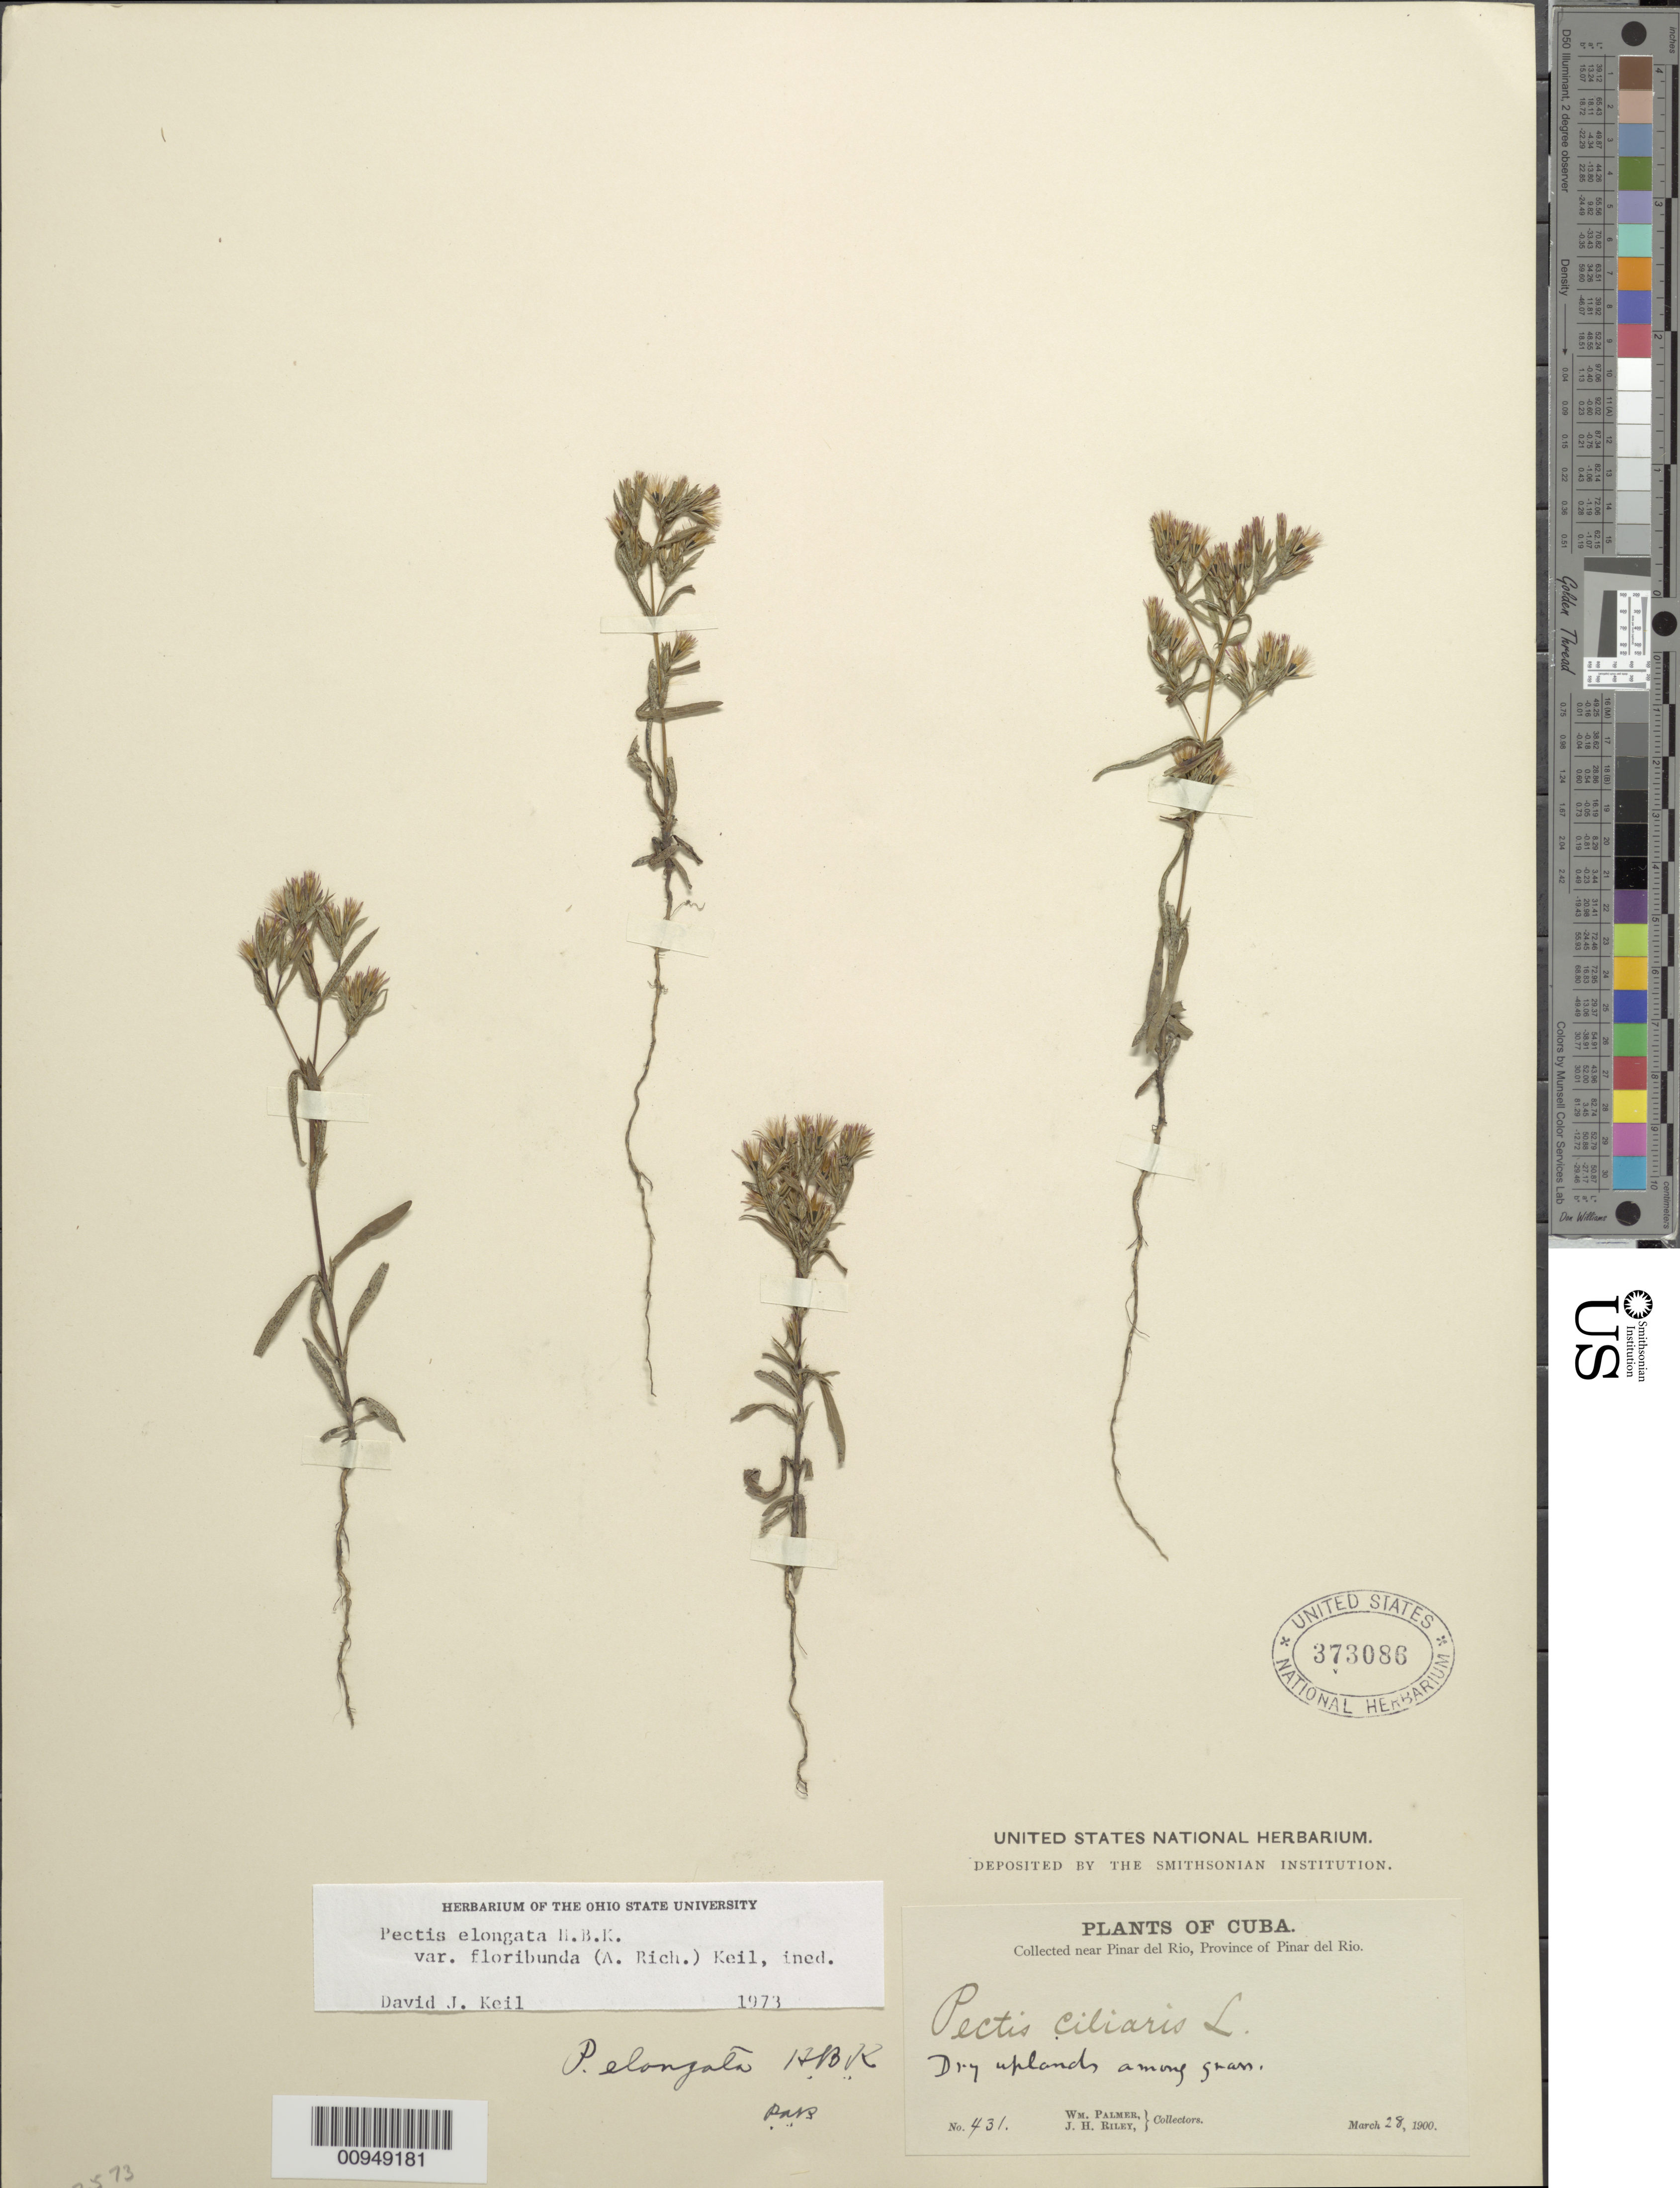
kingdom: Plantae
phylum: Tracheophyta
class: Magnoliopsida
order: Asterales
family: Asteraceae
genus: Pectis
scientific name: Pectis elongata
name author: Kunth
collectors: W. Palmer & J. H. Riley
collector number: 431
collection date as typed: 29 Mar 1900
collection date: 1900-03-29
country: Cuba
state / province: Pinar del Rio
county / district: Dry forest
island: Cuba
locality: Uplands near Pinar del Rio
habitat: Dry uplands among grass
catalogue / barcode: US 373086